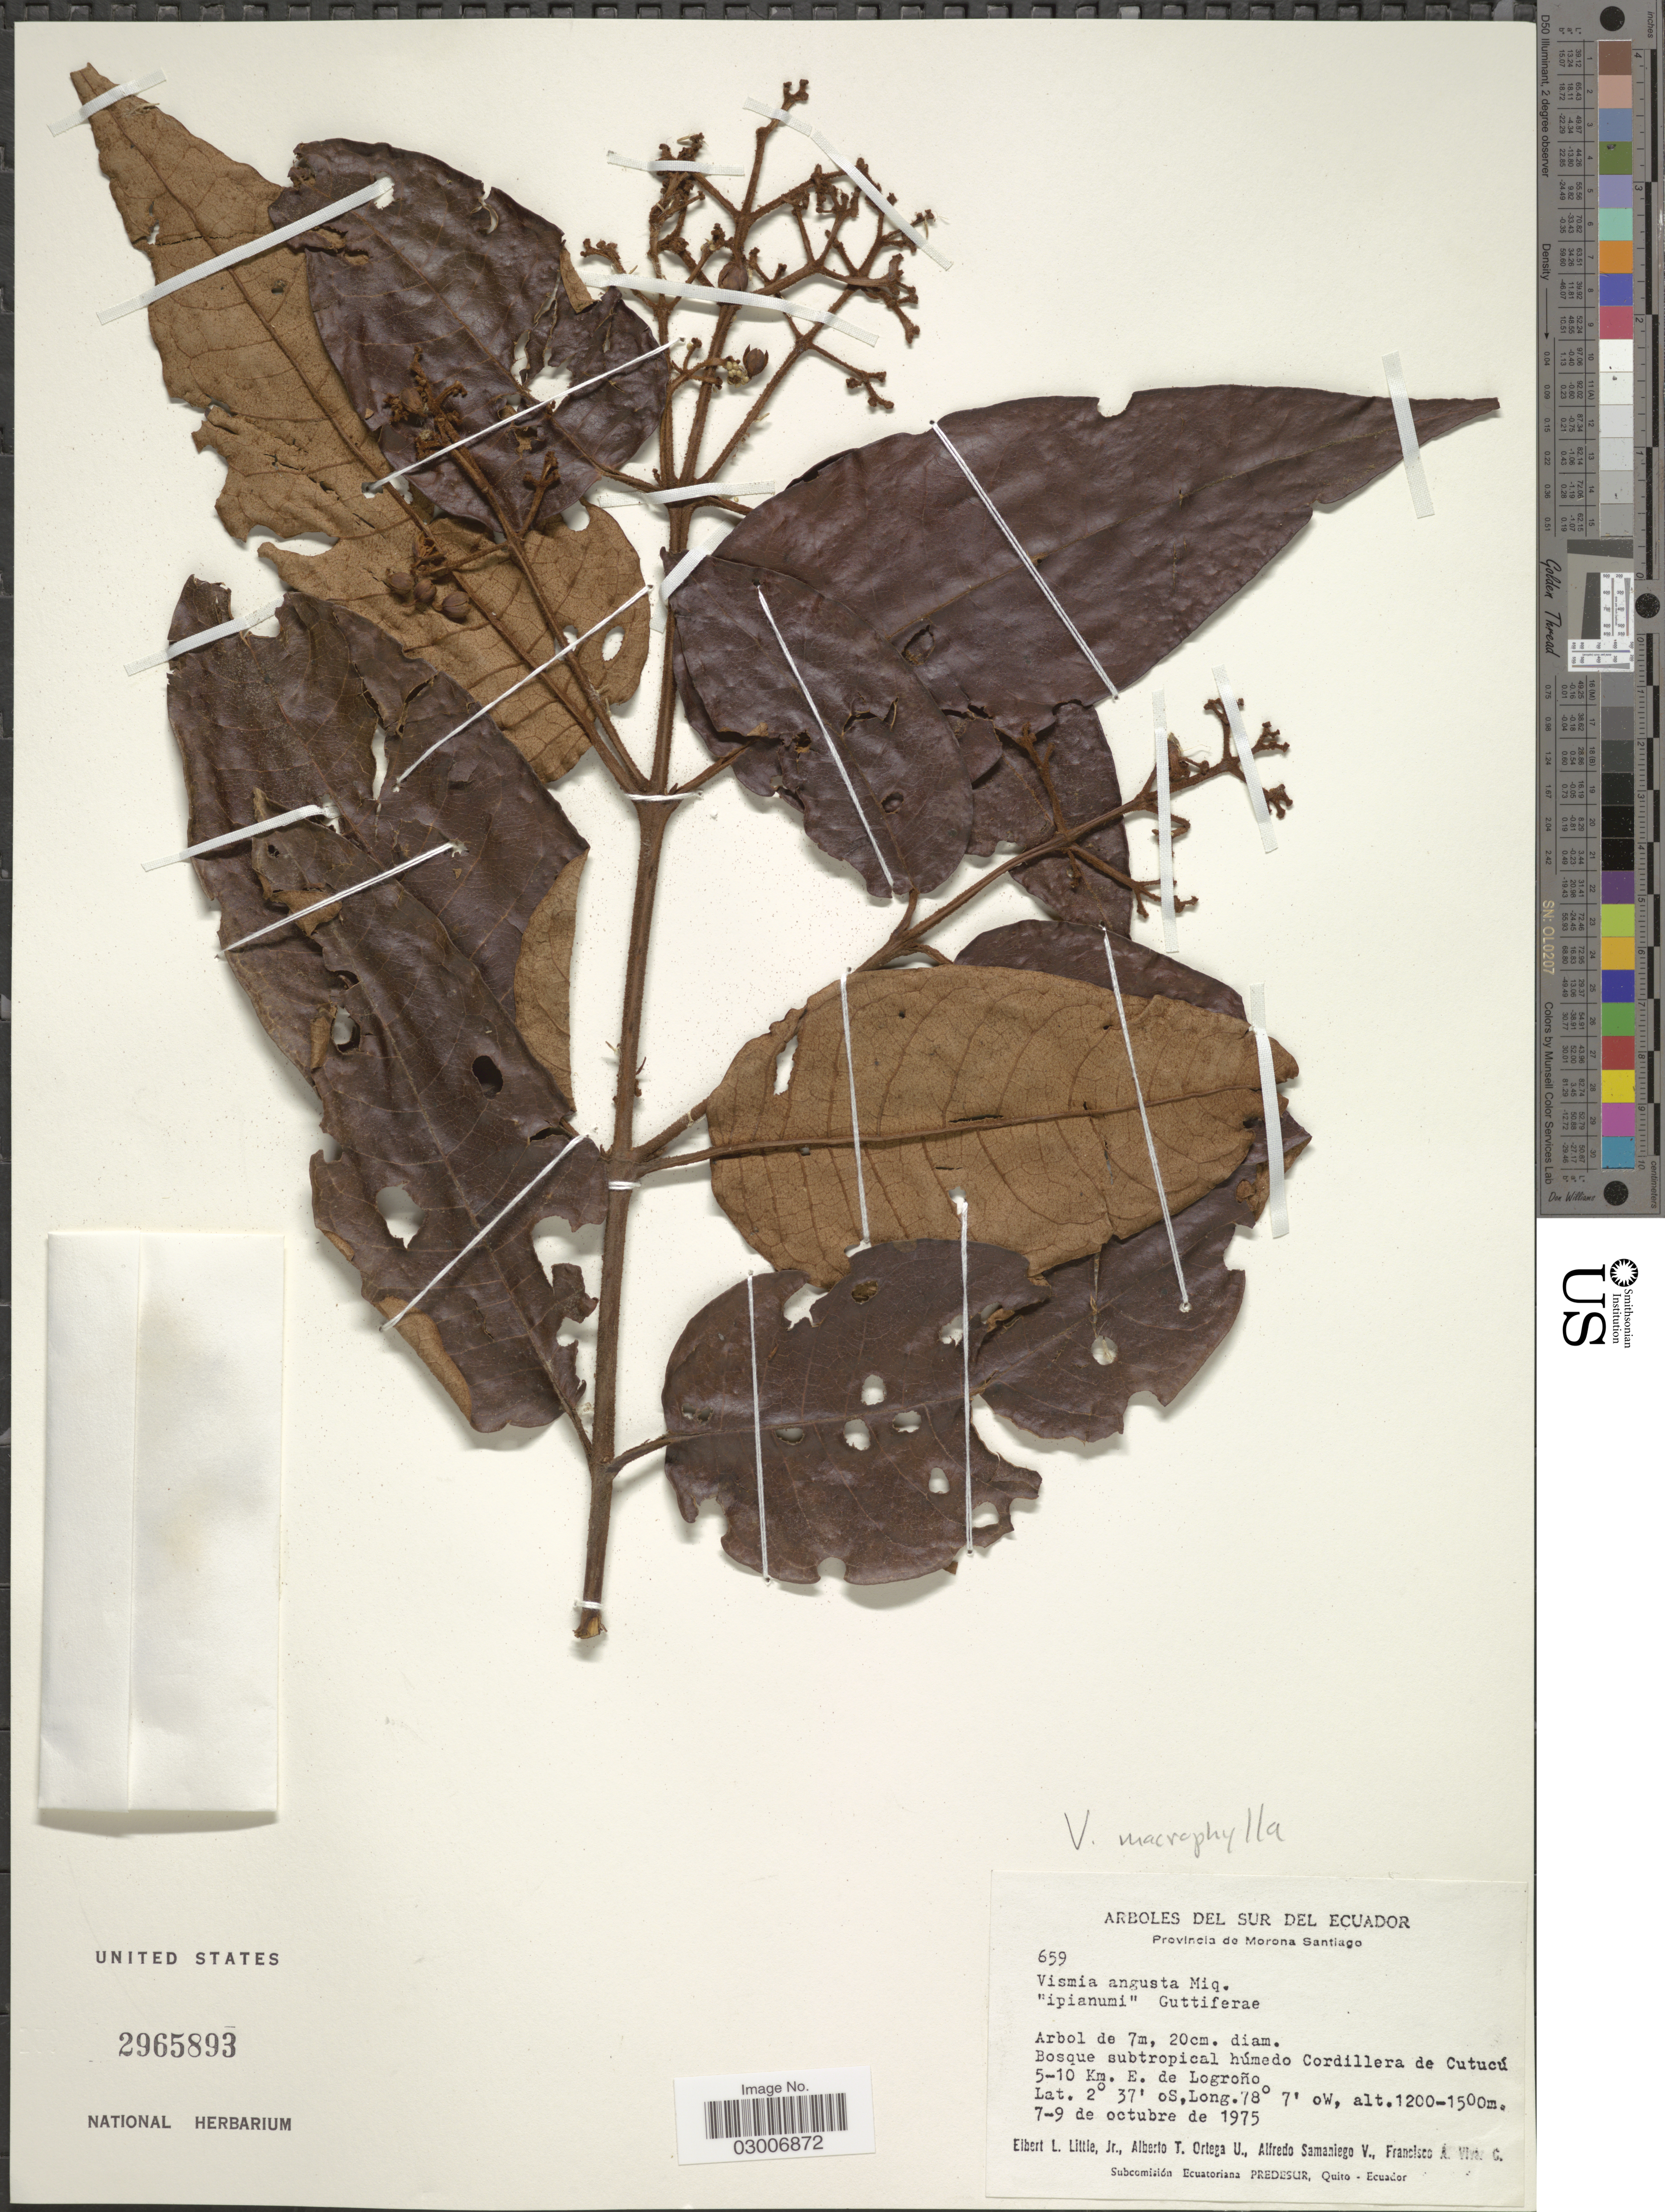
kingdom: Plantae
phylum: Tracheophyta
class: Magnoliopsida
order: Malpighiales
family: Hypericaceae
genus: Vismia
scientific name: Vismia macrophylla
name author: Kunth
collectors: E. L. Little, A. T. Ortega U., A. V. Samaniego & F. A. Vivar C.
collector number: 659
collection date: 1975-10-07/1975-10-09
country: Ecuador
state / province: Morona-Santiago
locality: Bosque subtropical húmedo Cordillera de Cutucú 5-10 Km. E. de Logroño.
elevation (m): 1200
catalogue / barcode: US 2965893